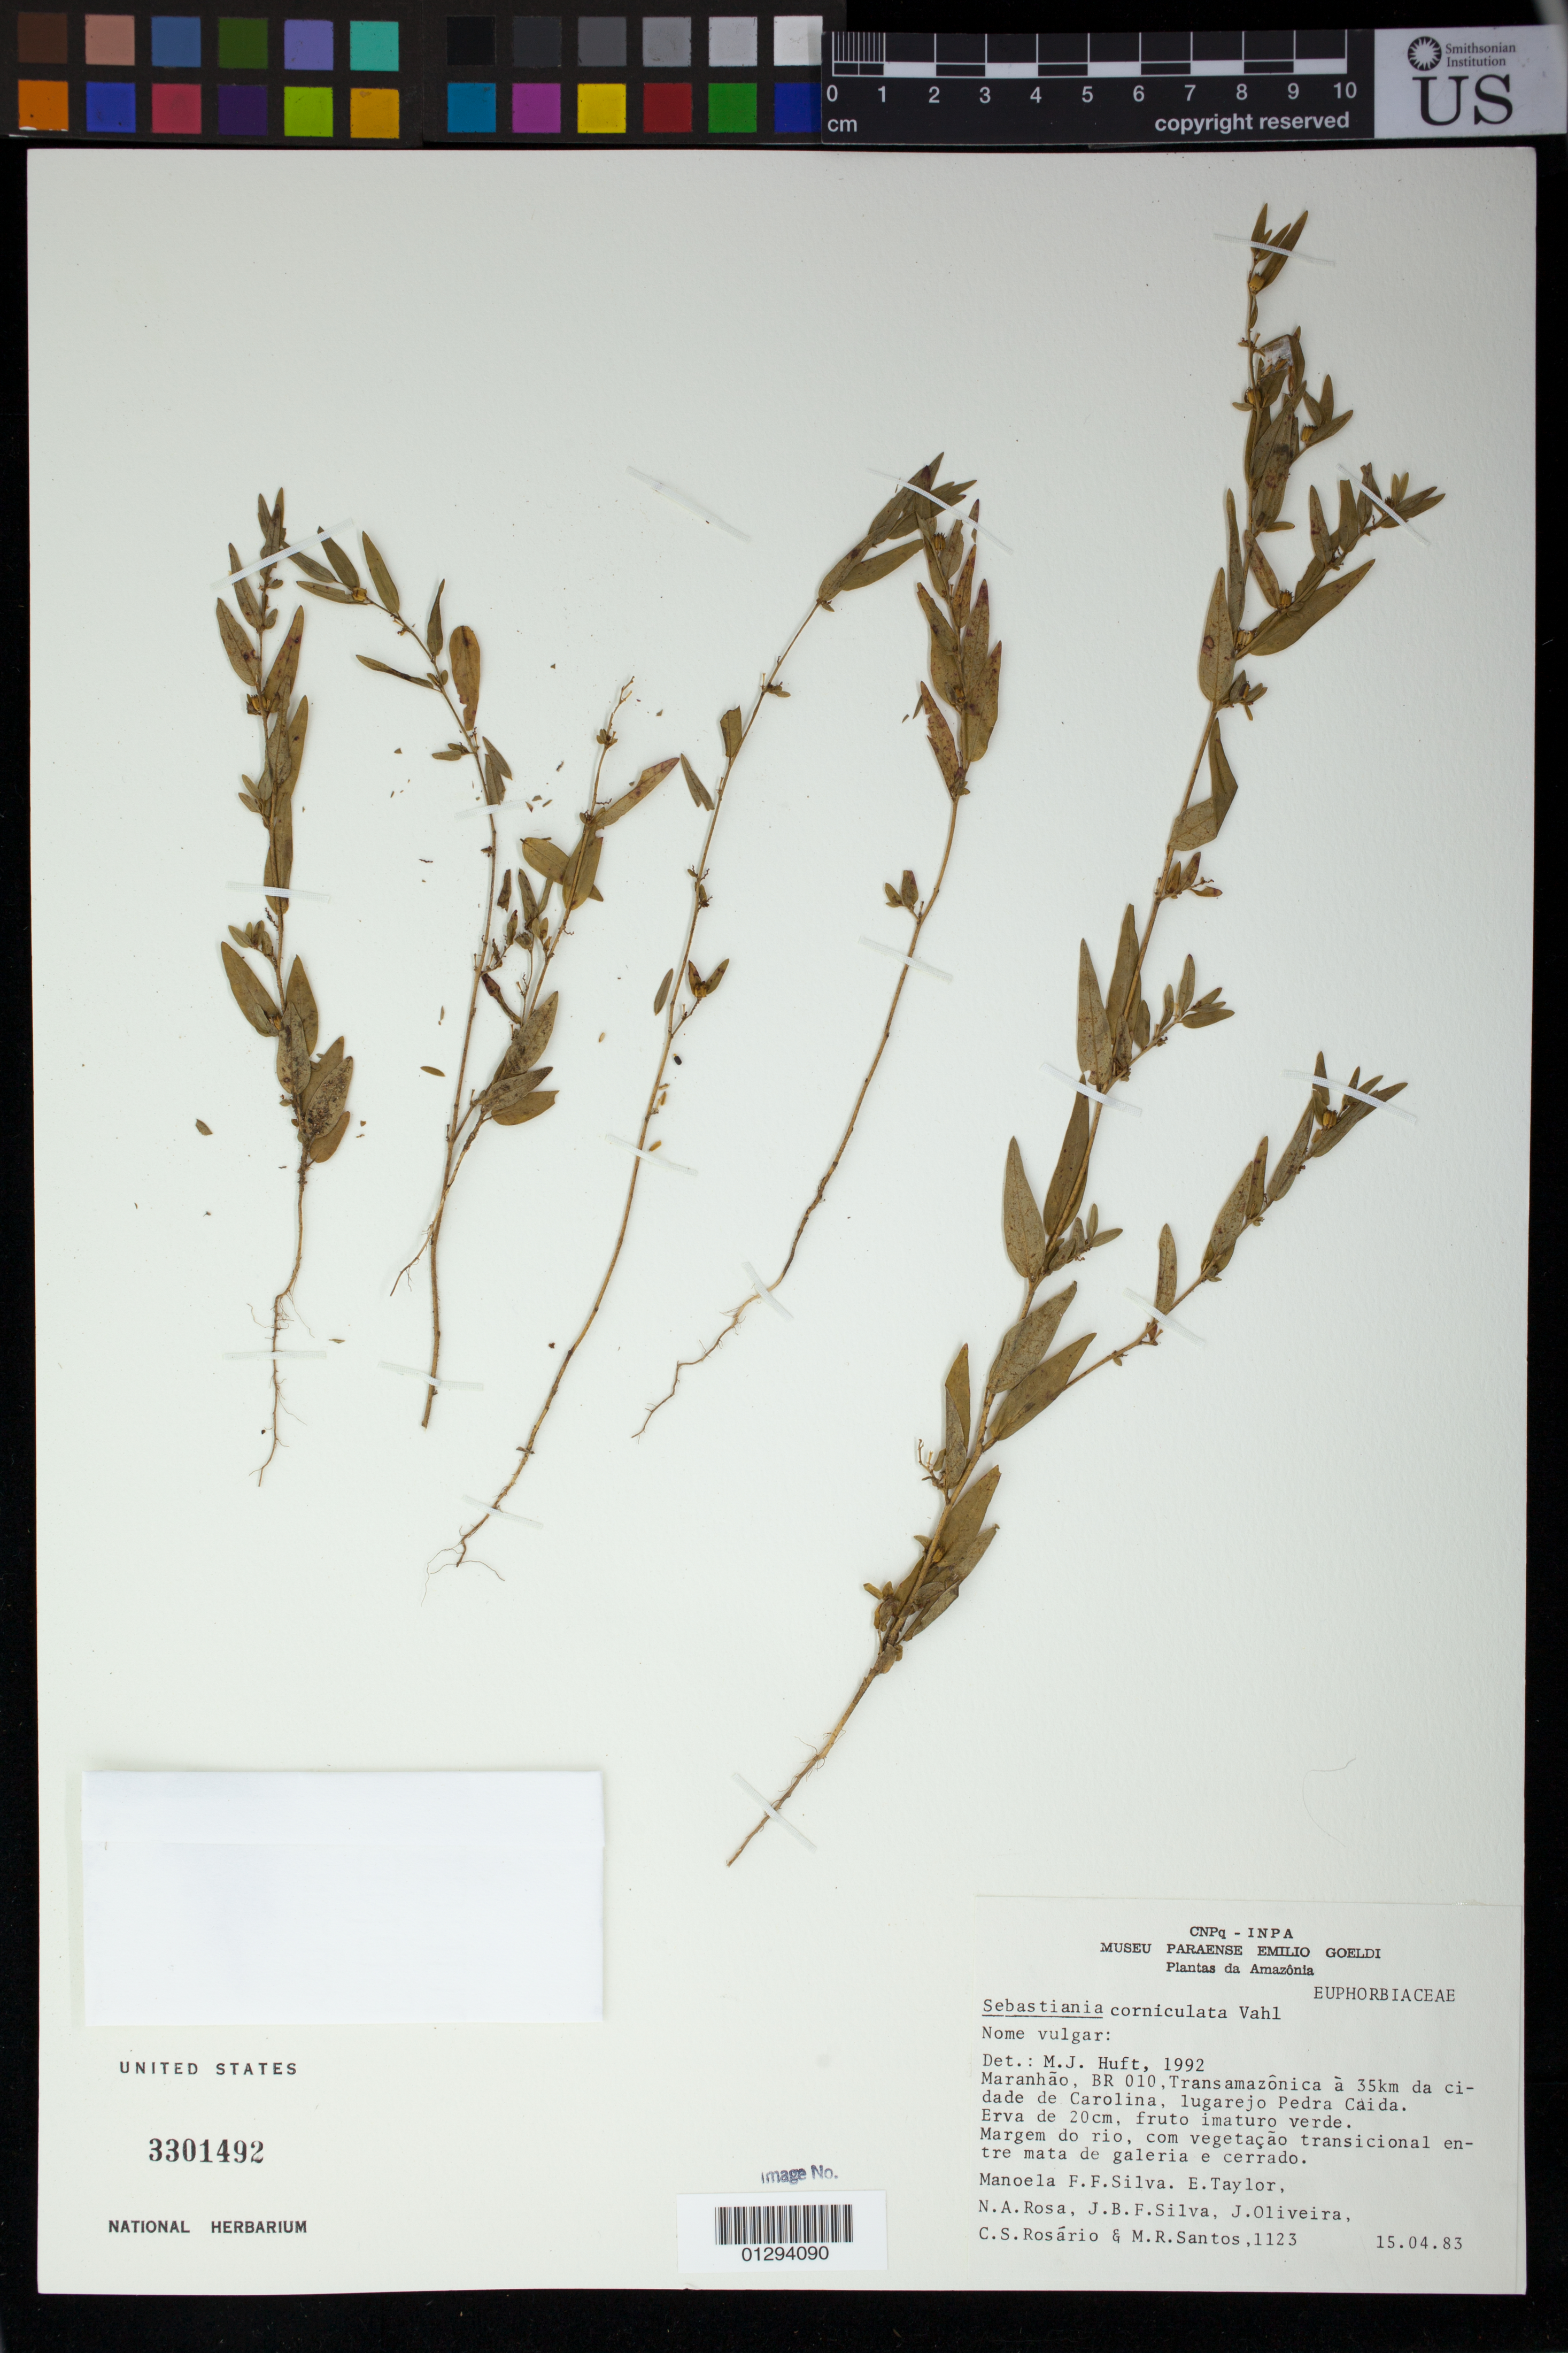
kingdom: Plantae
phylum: Tracheophyta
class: Magnoliopsida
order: Malpighiales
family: Euphorbiaceae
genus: Sebastiania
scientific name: Sebastiania corniculata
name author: (Vahl) Müll. Arg.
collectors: M. F. F. da Silva, E. Taylor, N. A. Rosa, J. Silva, J. Oliveira, C. S. Rosário & M. R. Santos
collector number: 1123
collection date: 1983-04-15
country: Brazil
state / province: Maranhao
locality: BR010, Transamazonica a 35km da cidade de Carolina, lugarejo Pedra Caida.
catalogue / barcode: US 3301492